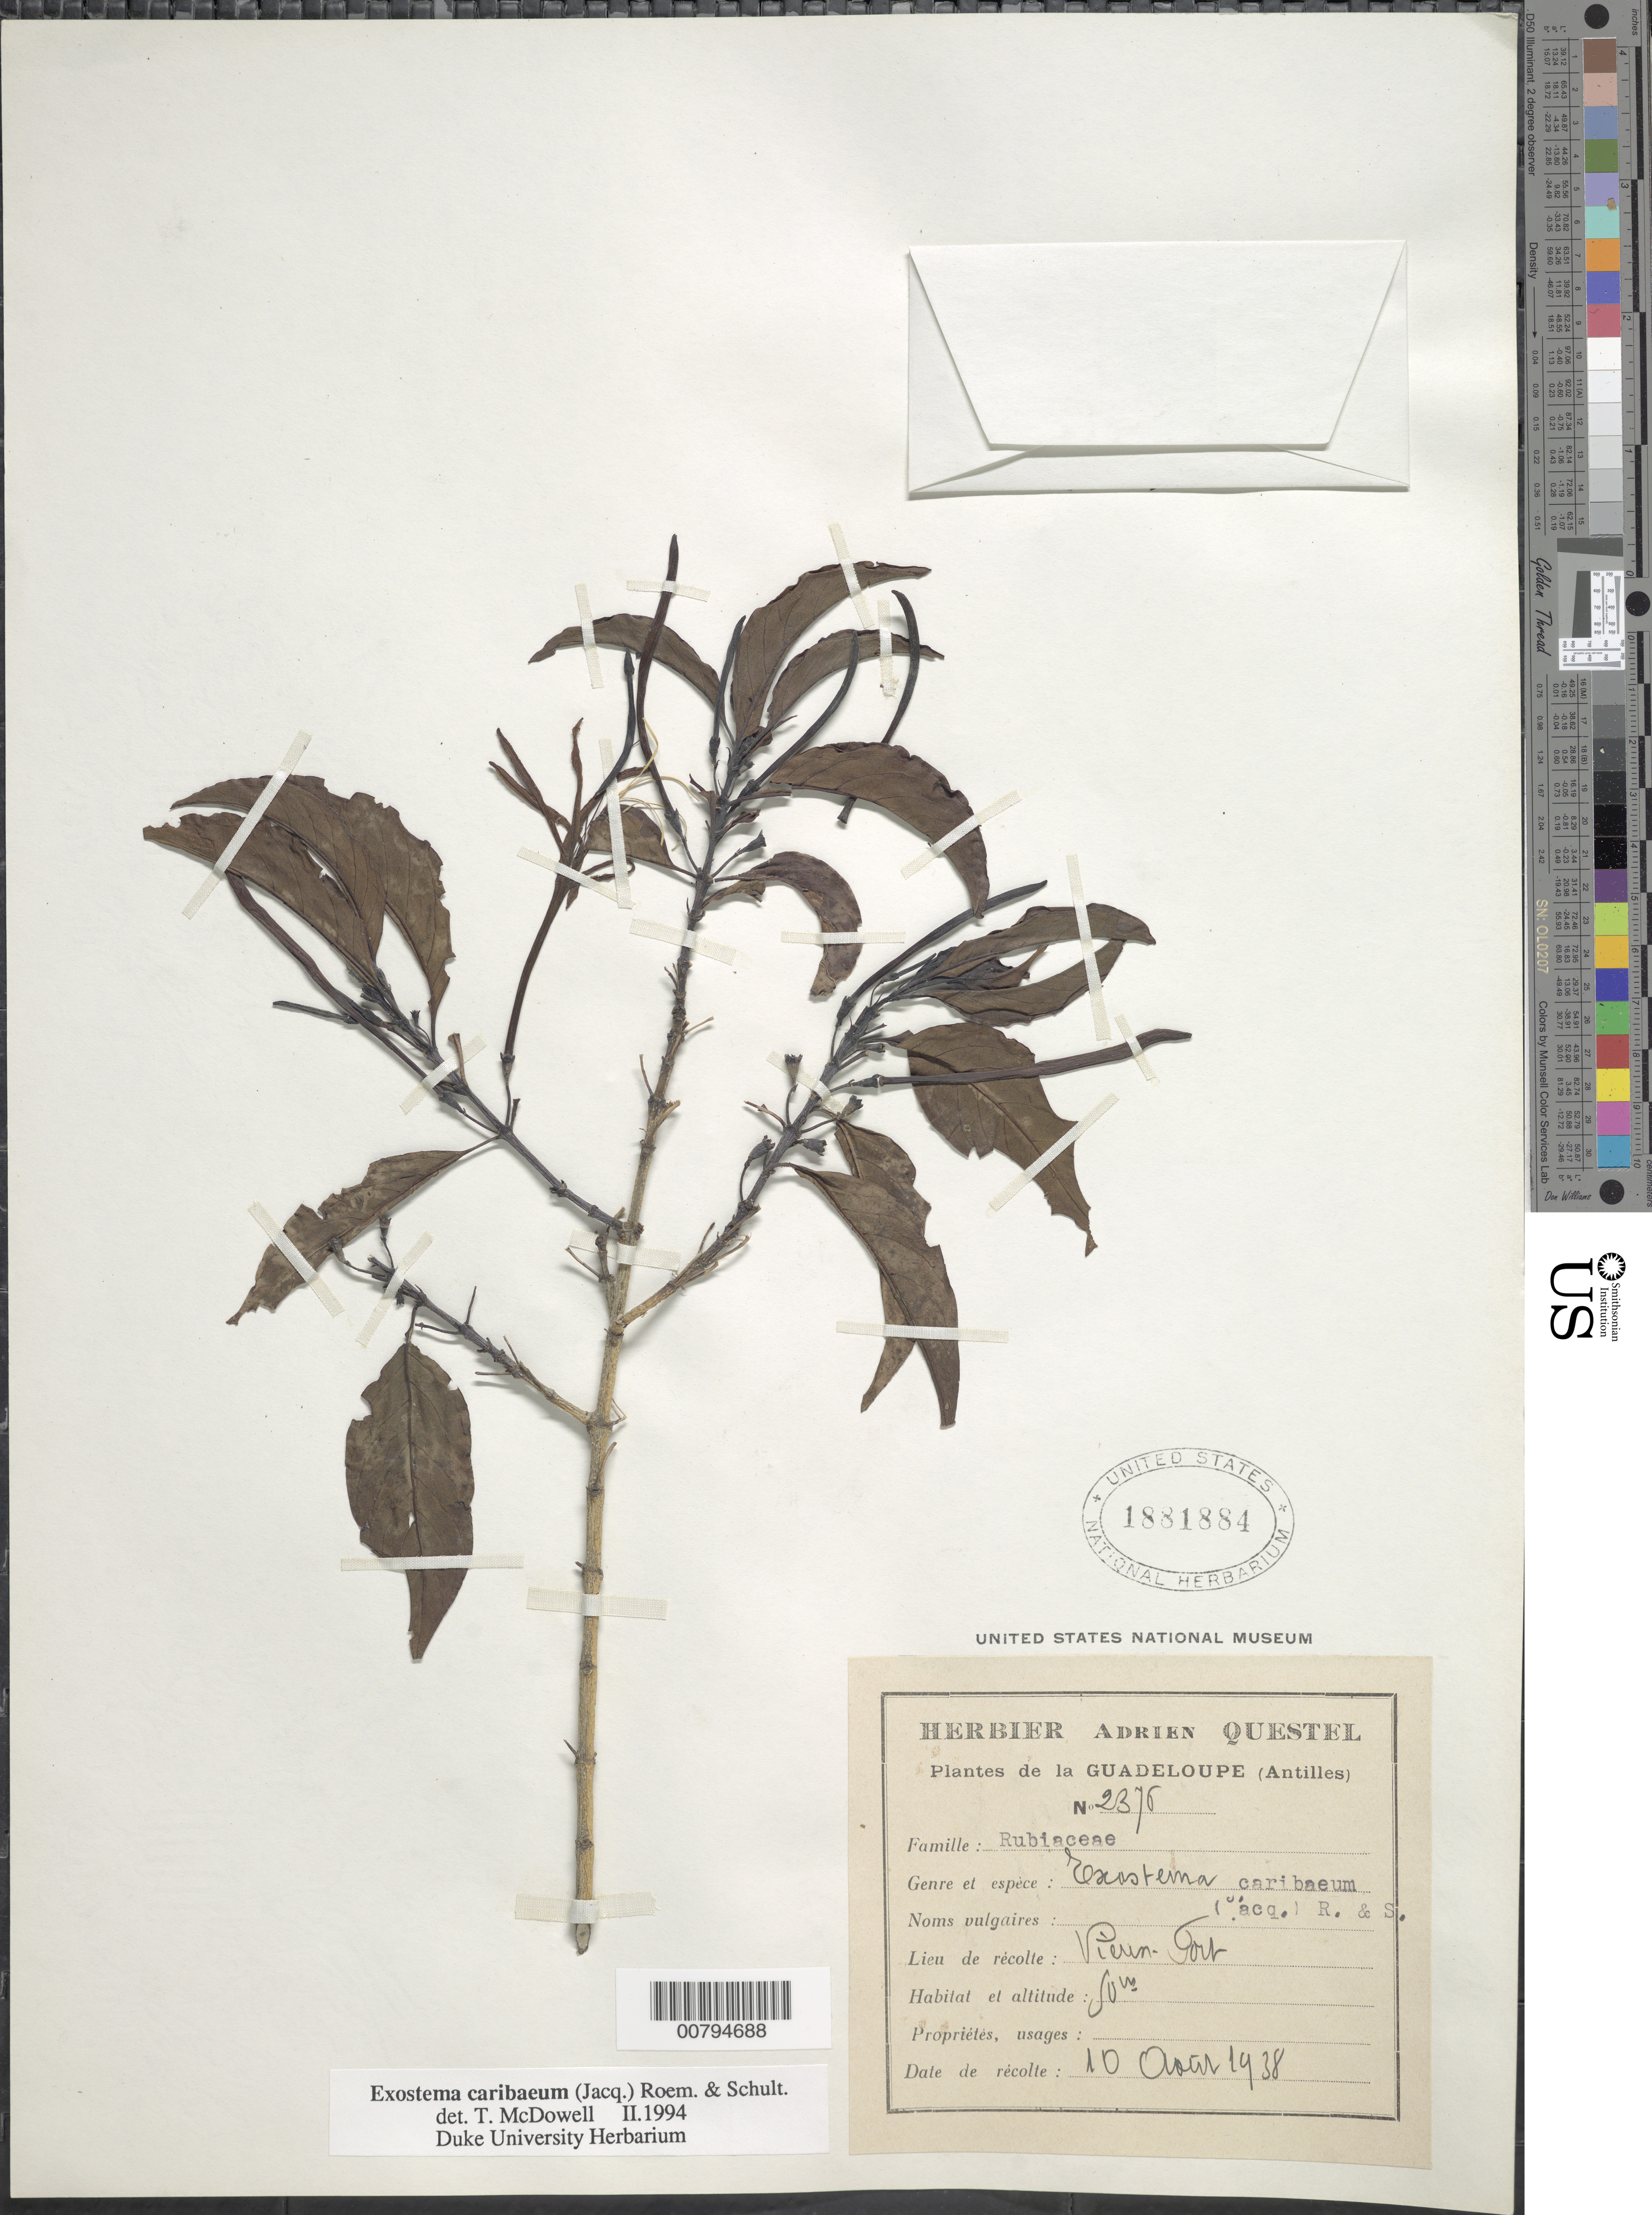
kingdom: Plantae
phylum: Tracheophyta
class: Magnoliopsida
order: Gentianales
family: Rubiaceae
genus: Exostema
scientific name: Exostema caribaeum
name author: (Jacq.) Roem. & Schult.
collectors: A. Questel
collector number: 2376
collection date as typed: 10 Apr 1938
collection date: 1938-04-10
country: Guadeloupe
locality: Vieun. Fort (sp?)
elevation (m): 80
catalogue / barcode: US 1881884